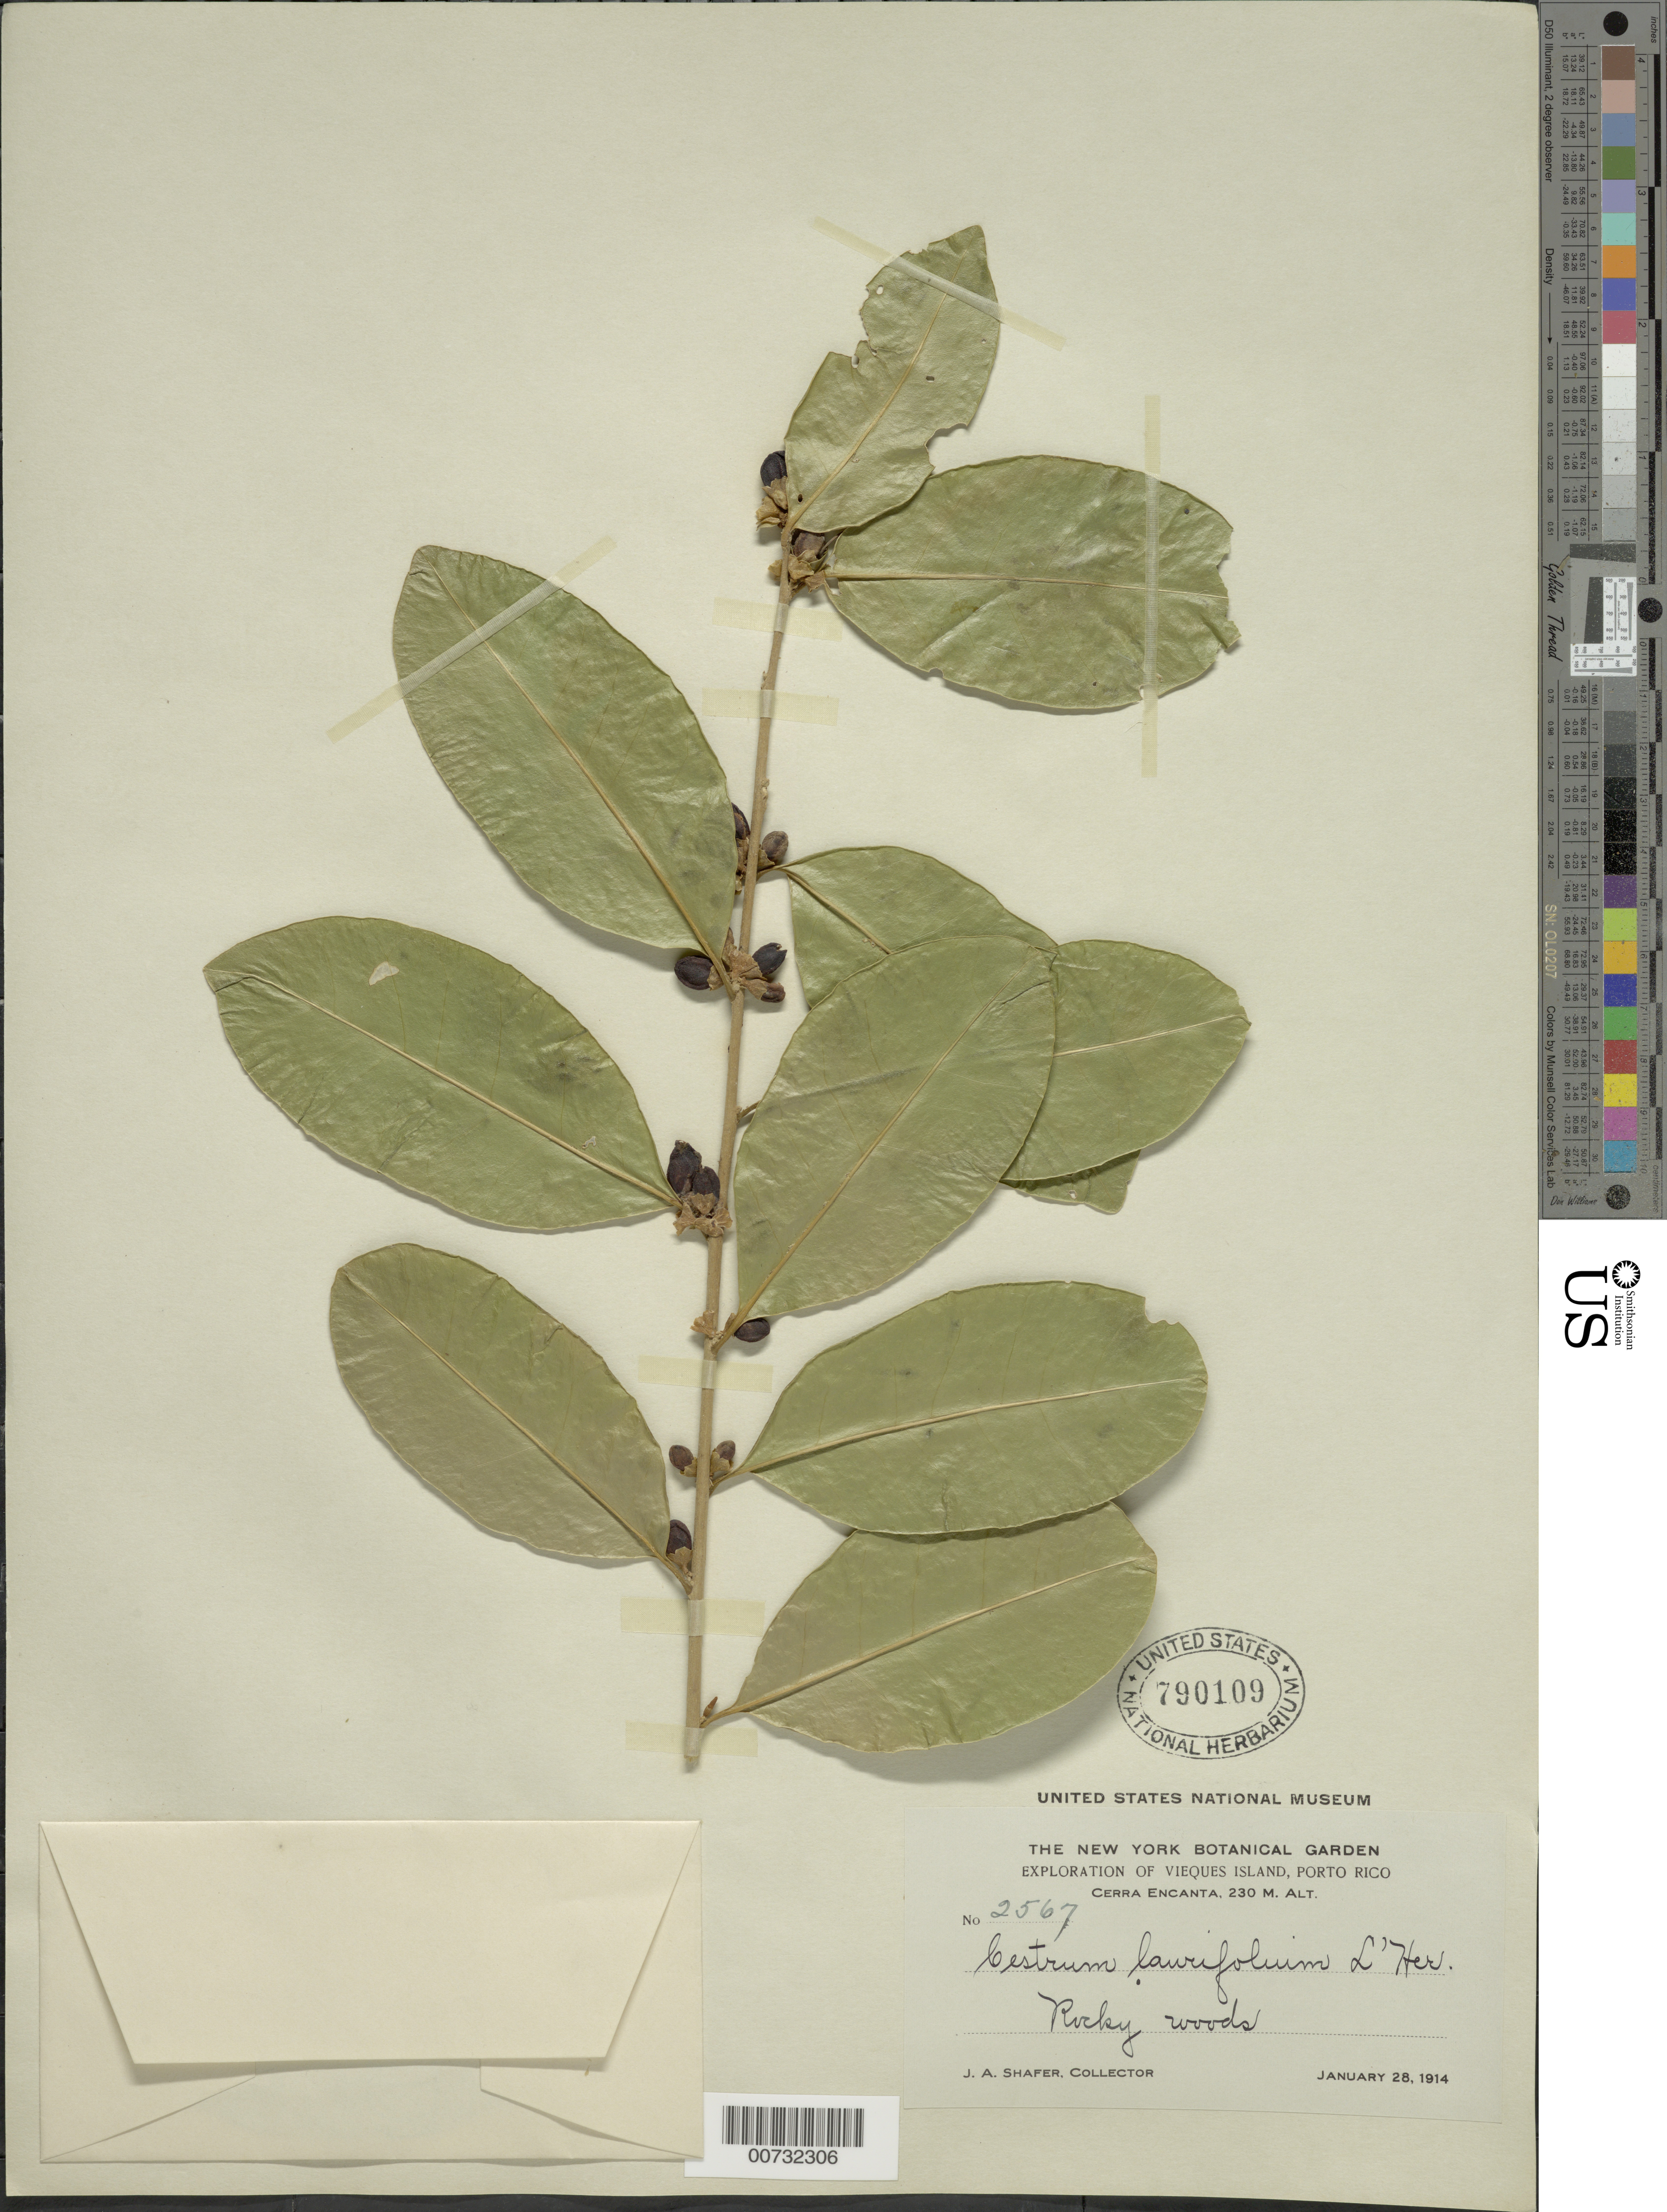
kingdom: Plantae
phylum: Tracheophyta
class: Magnoliopsida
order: Solanales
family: Solanaceae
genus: Cestrum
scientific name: Cestrum laurifolium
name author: L'Hér.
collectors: J. A. Shafer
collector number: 2567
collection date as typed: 28 Jan 1914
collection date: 1914-01-28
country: Puerto Rico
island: Vieques I.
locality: Cerra Encanta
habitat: Rocky woods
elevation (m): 230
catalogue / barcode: US 790109